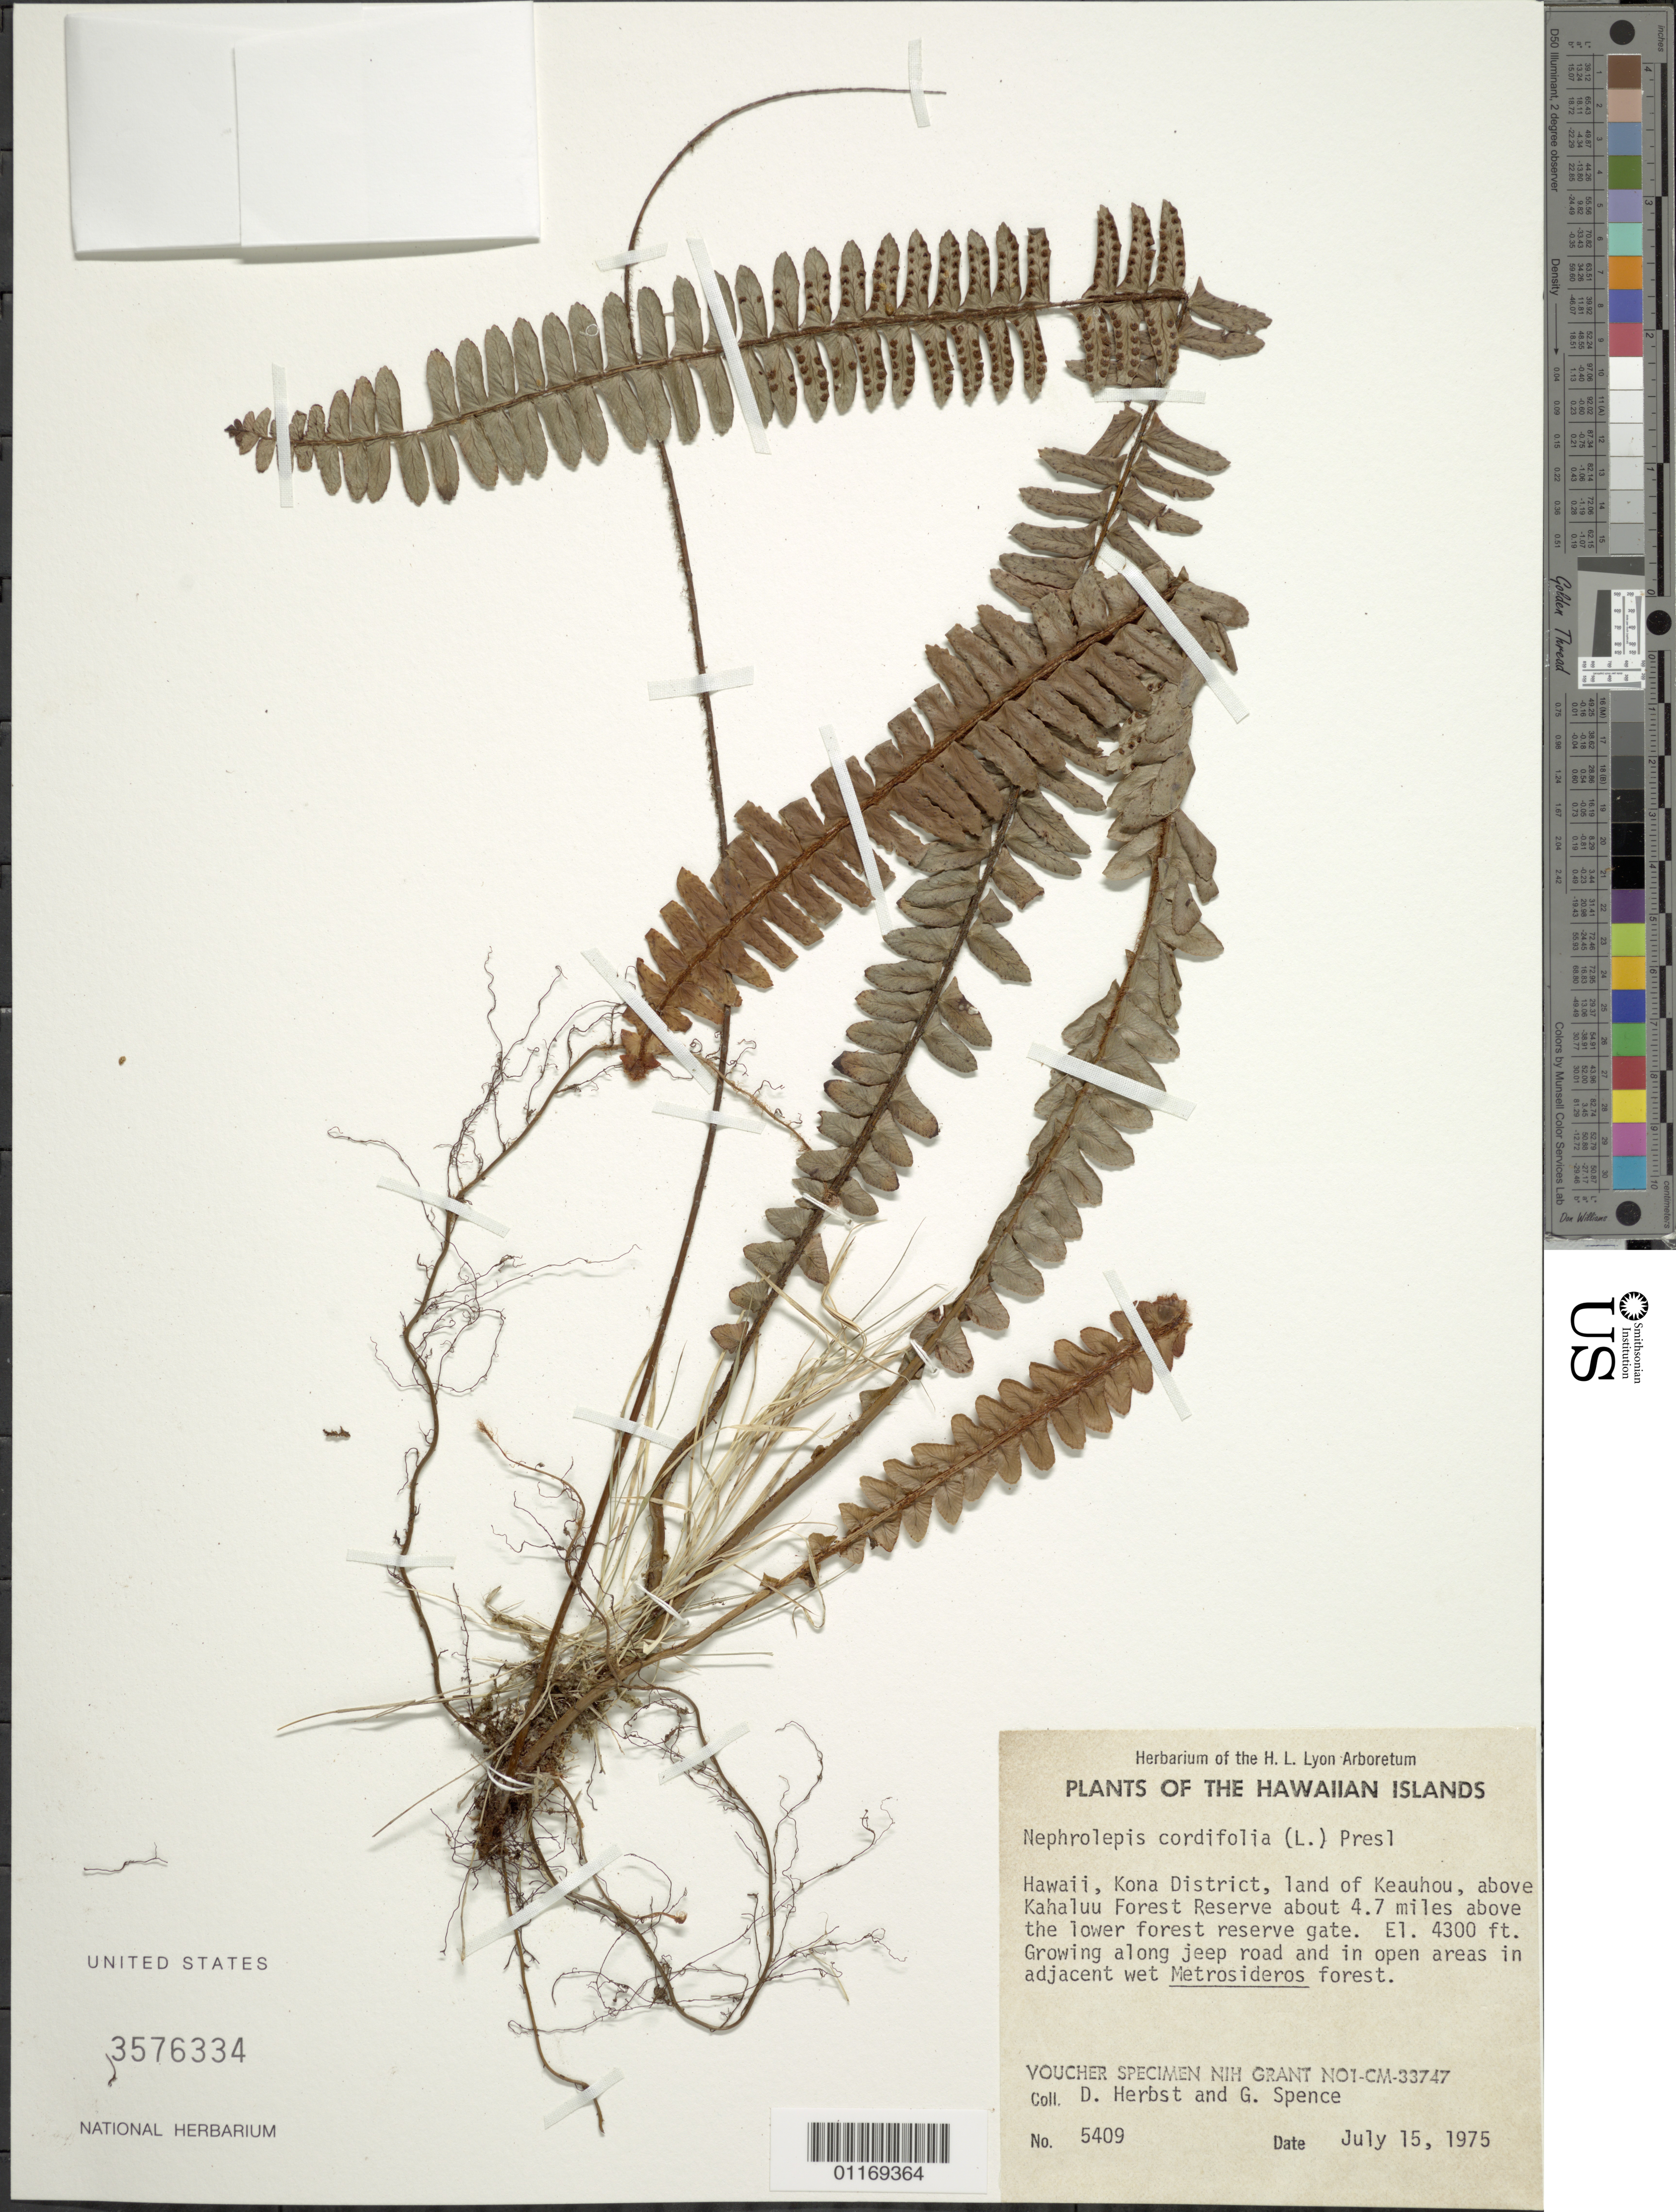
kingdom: Plantae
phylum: Tracheophyta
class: Polypodiopsida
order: Polypodiales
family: Nephrolepidaceae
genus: Nephrolepis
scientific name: Nephrolepis cordifolia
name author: (L.) C. Presl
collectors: D. R. Herbst & G. Spence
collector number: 5409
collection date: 1975-07-15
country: United States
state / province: Hawaii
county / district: Hawaii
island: Hawaii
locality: Kona District, Land of Keauhou above Kahaluu Forest Reserve, about 4.7 miles above the lower forestry gate, growing along jeep road.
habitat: Wet forest.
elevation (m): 1311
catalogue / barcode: US 3576334